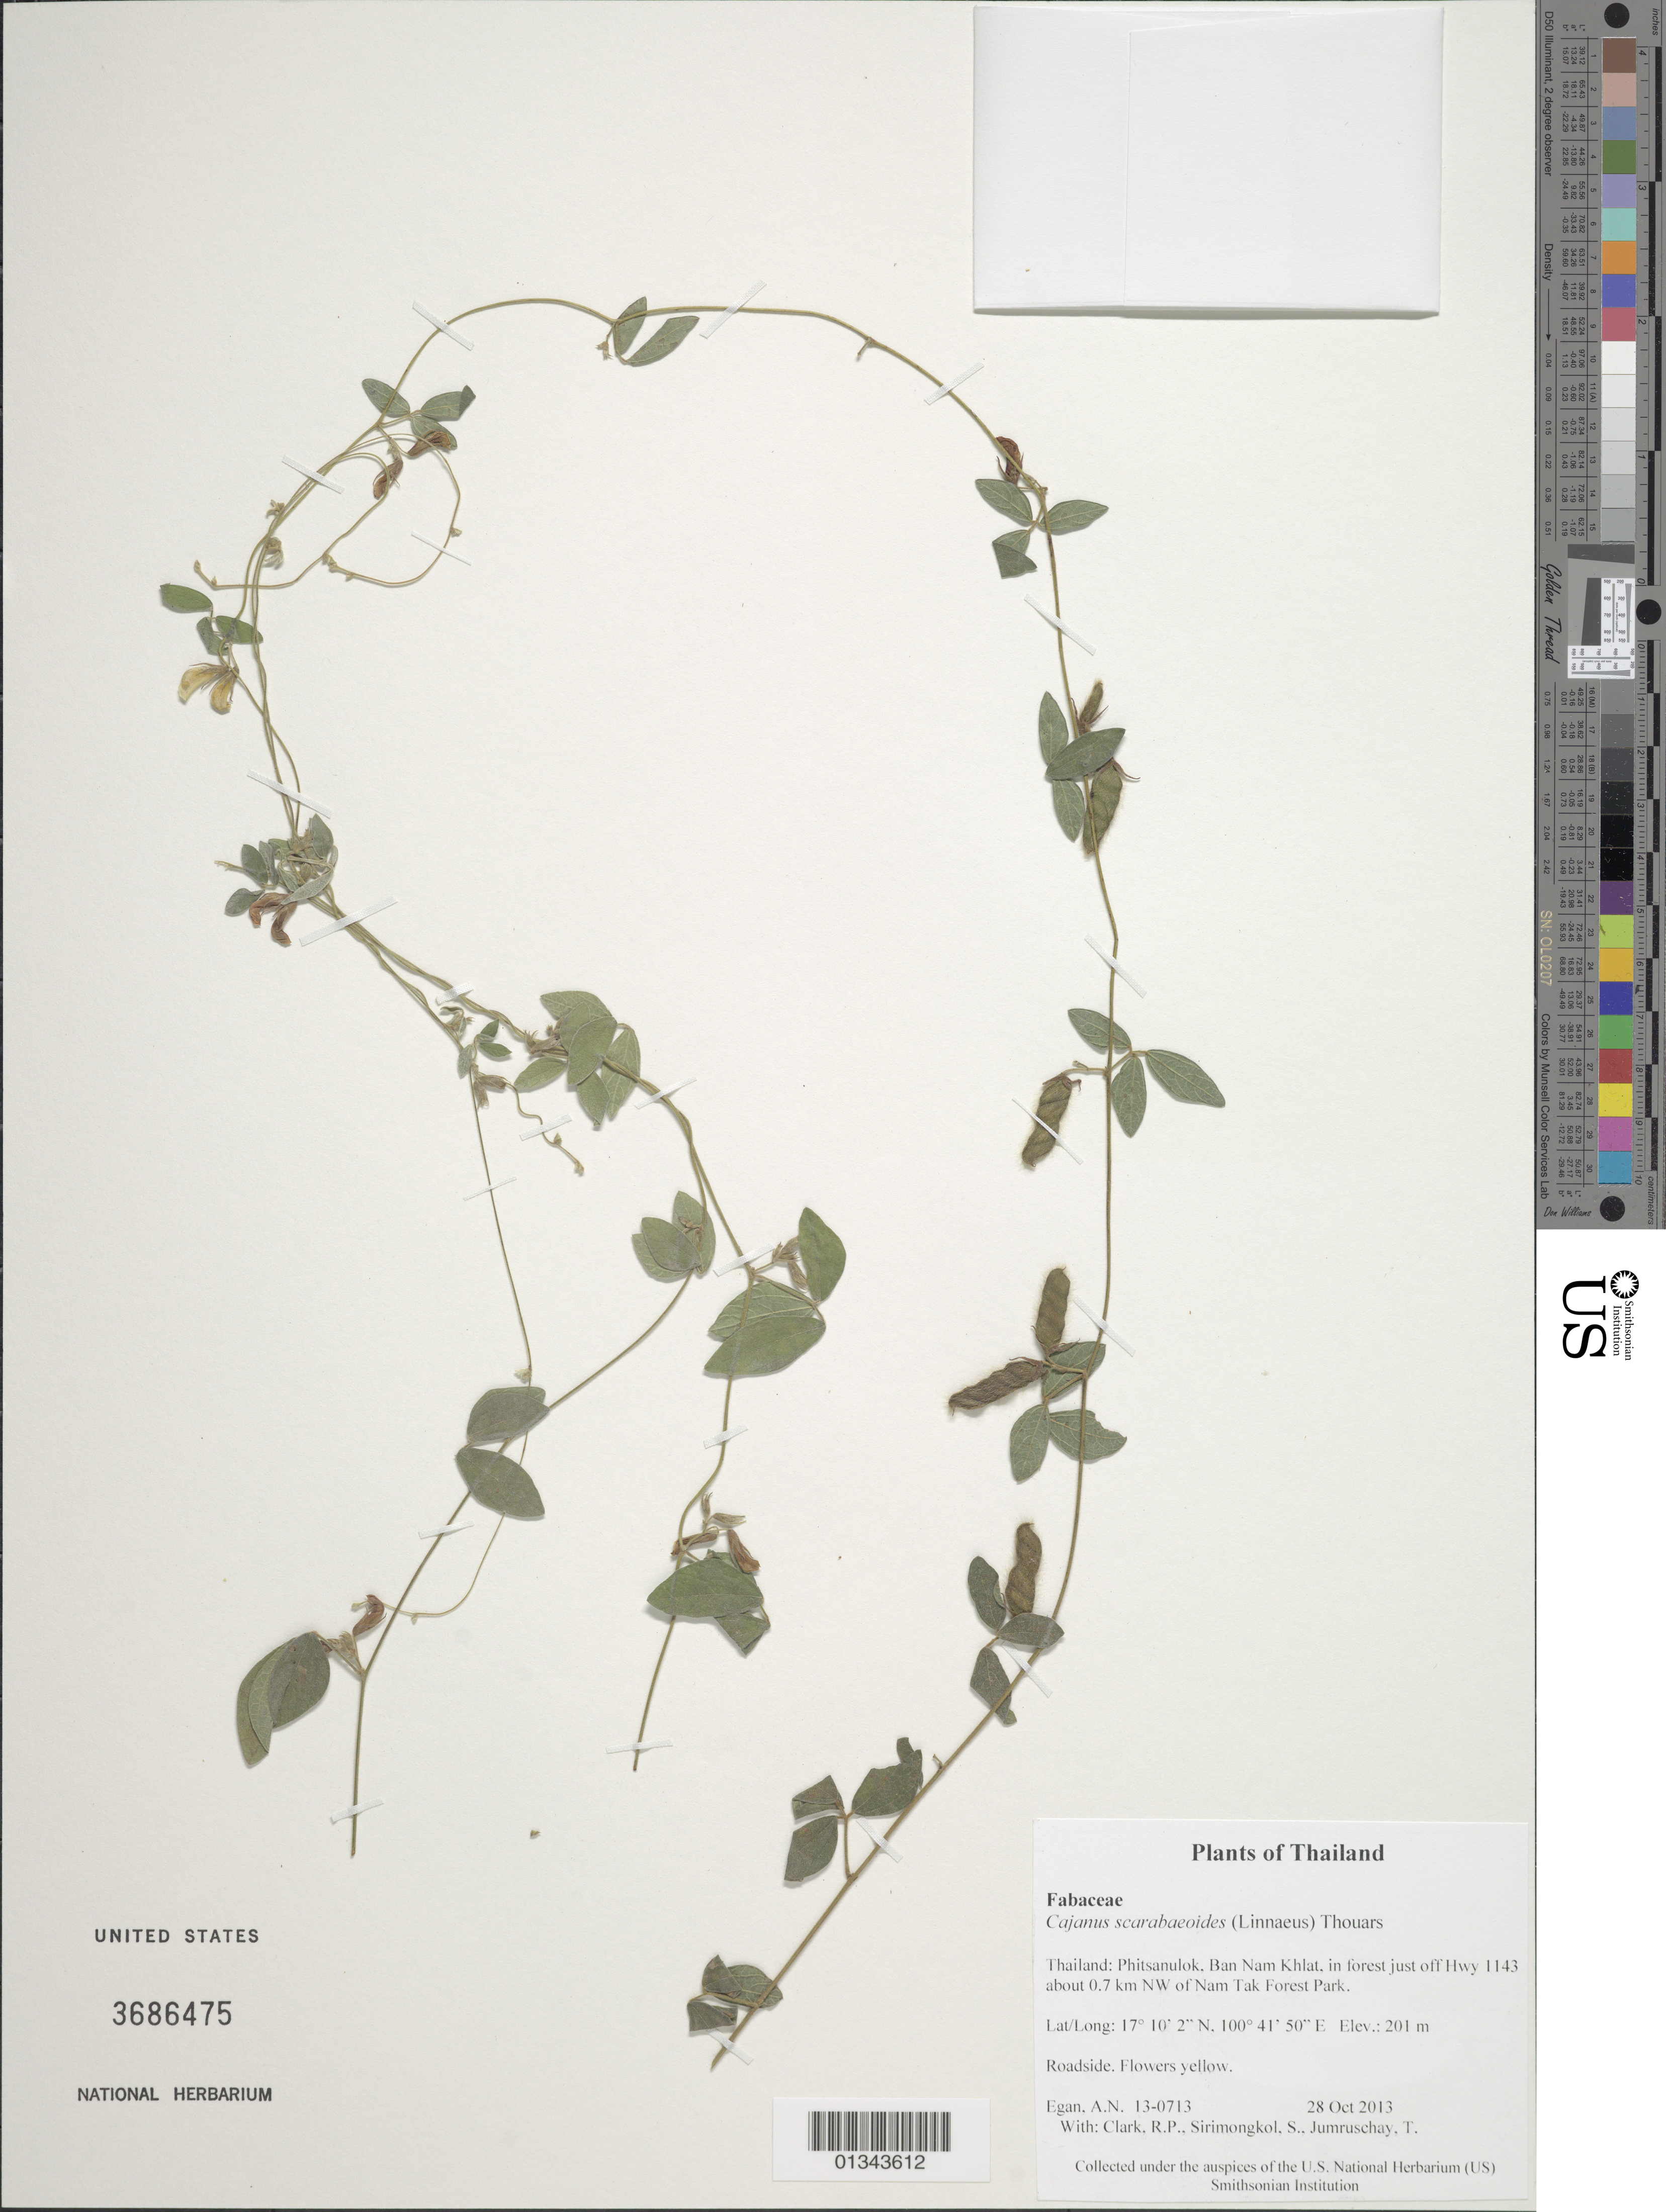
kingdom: Plantae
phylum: Tracheophyta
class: Magnoliopsida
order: Fabales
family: Fabaceae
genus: Cajanus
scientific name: Cajanus scarabaeoides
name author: (L.) Thou. ex Graham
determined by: Egan, Ashley N., (US), Smithsonian Institution - National Museum of Natural History (UNITED STATES)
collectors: A. N. Egan, R. P. Clark, S. Sirimongkol & T. Jumruschay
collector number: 13-0713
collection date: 2013-10-28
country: Thailand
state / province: Phitsanulok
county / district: Nakhon Thai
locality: Ban Nam Khlat, in forest just off Hwy 1143 about 0.7 km NW of Nam Tak Forest Park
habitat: Roadside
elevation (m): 201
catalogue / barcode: US 3686475